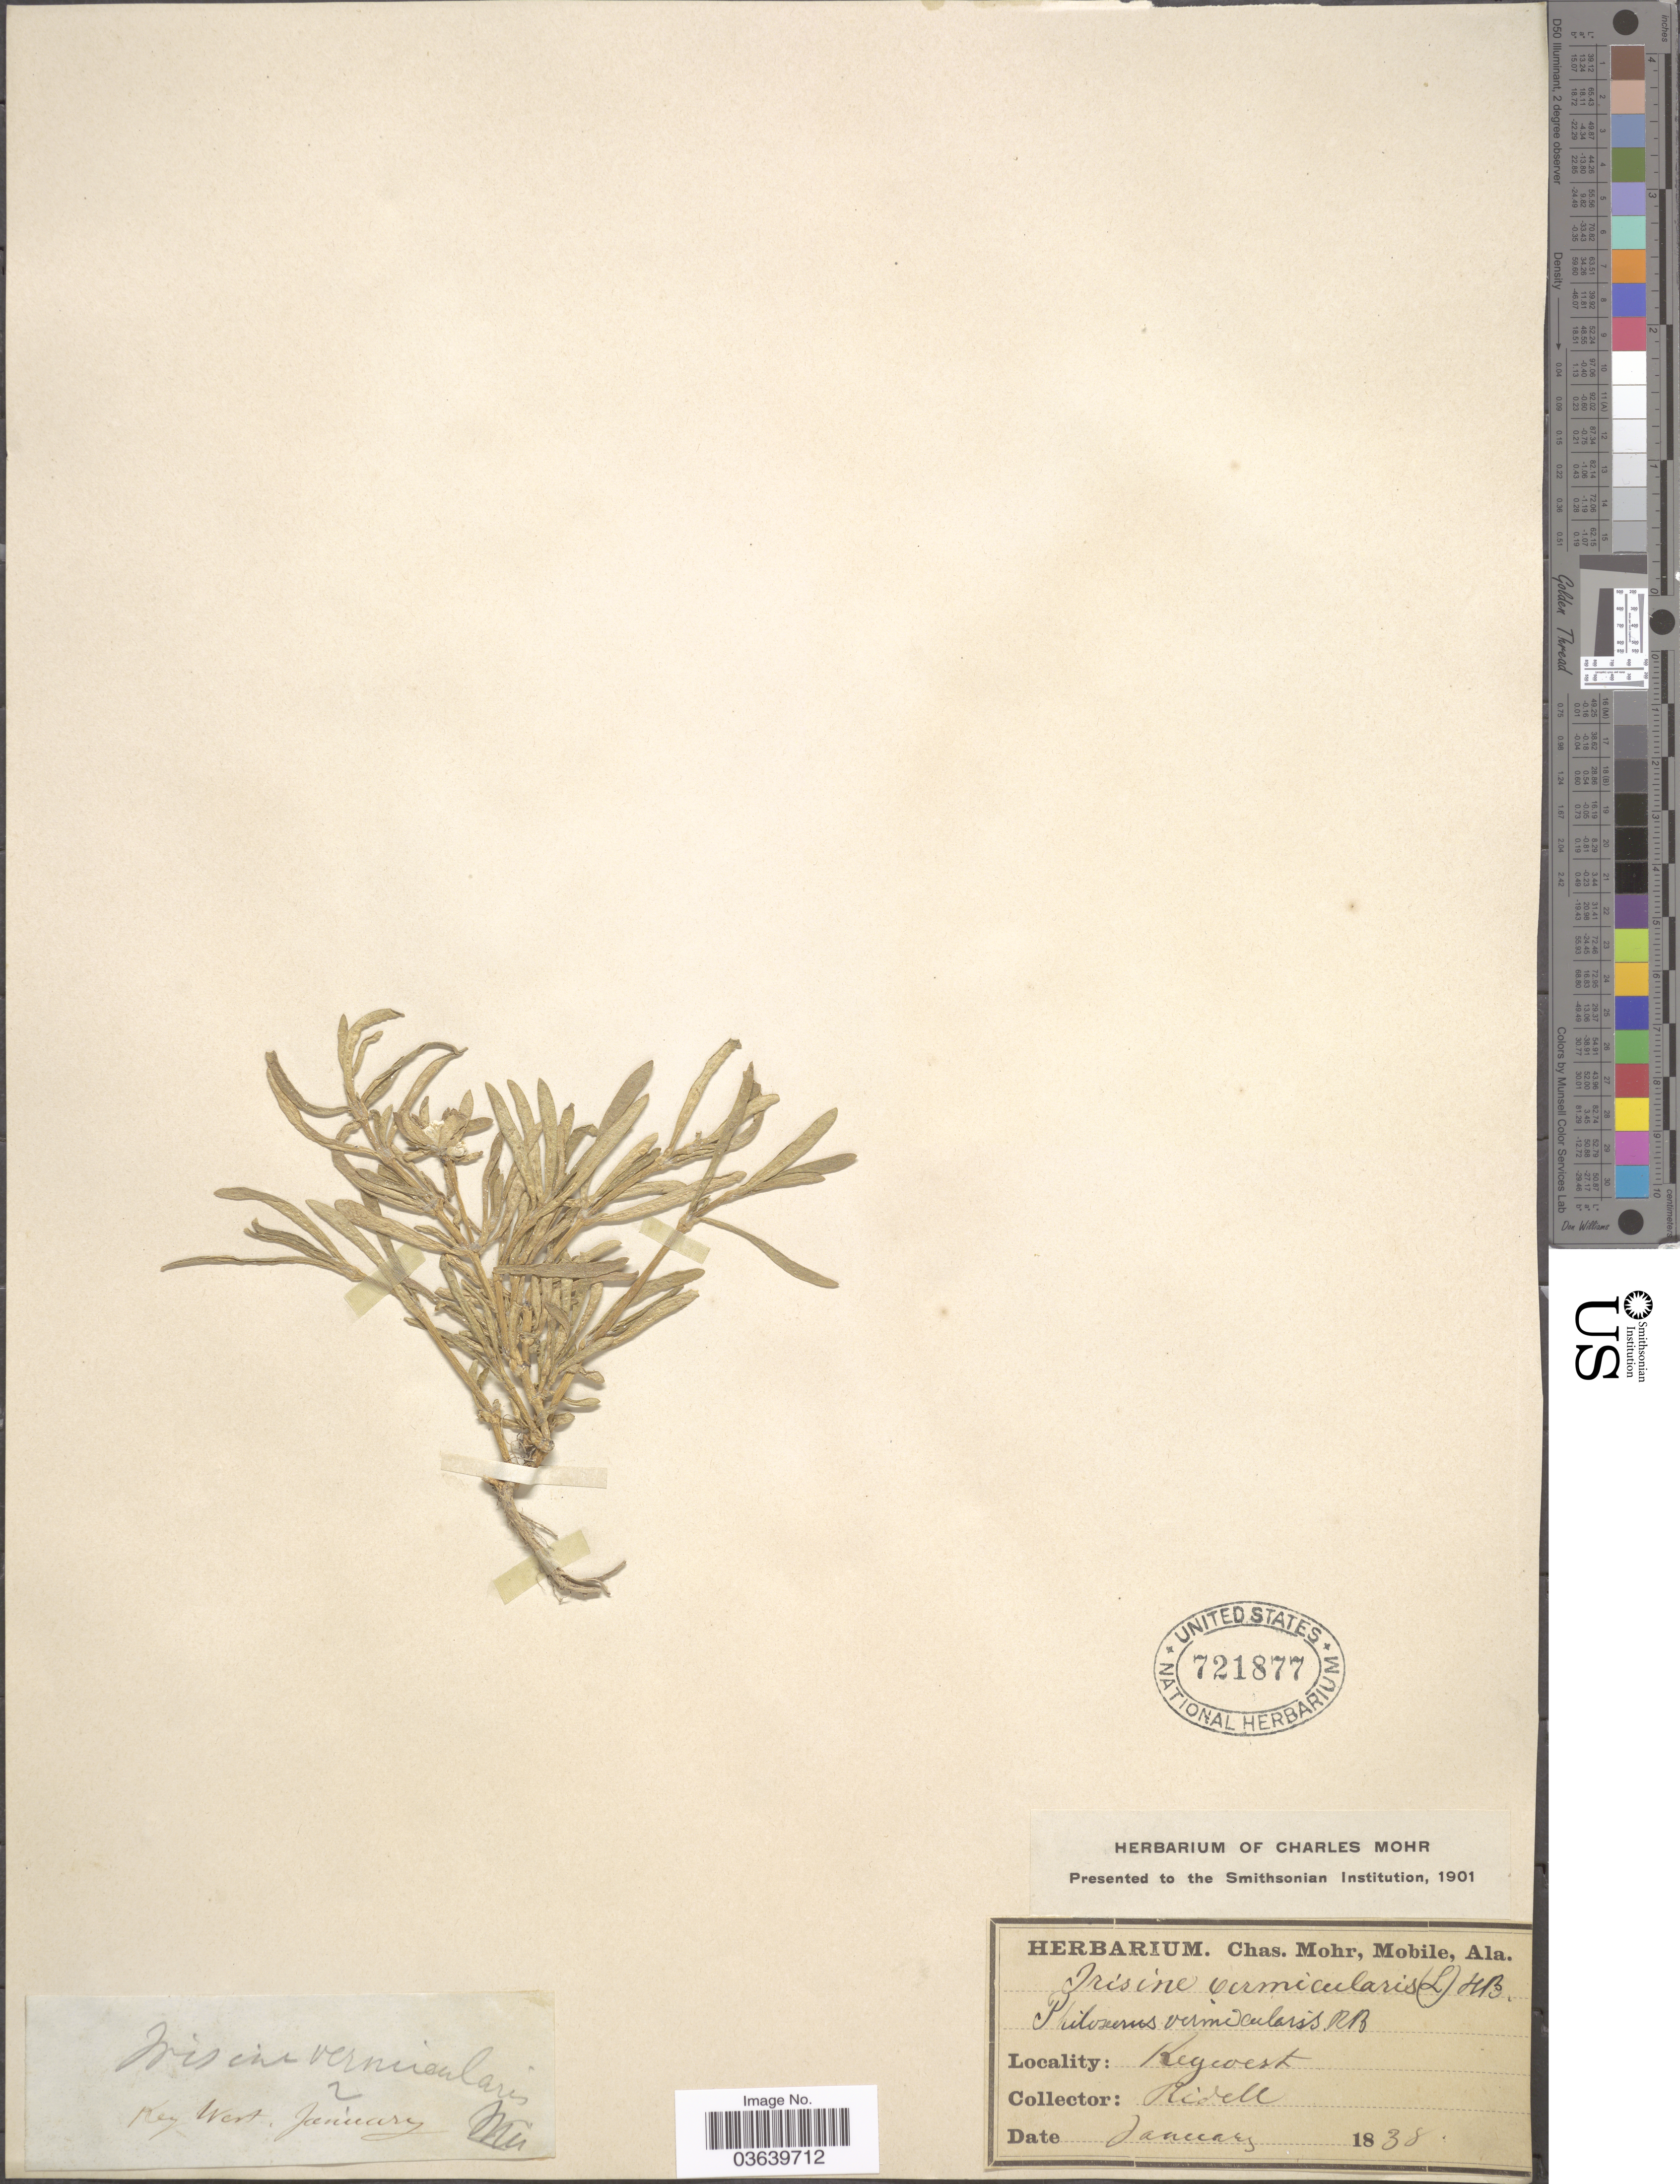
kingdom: Plantae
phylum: Tracheophyta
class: Magnoliopsida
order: Caryophyllales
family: Amaranthaceae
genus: Gomphrena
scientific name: Gomphrena vermicularis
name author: L.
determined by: Strong, Mark T., (BOT), Smithsonian Institution - National Museum of Natural History (UNITED STATES)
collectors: -. Ridell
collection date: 1838-01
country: United States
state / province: Florida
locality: Key West.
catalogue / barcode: US 721877